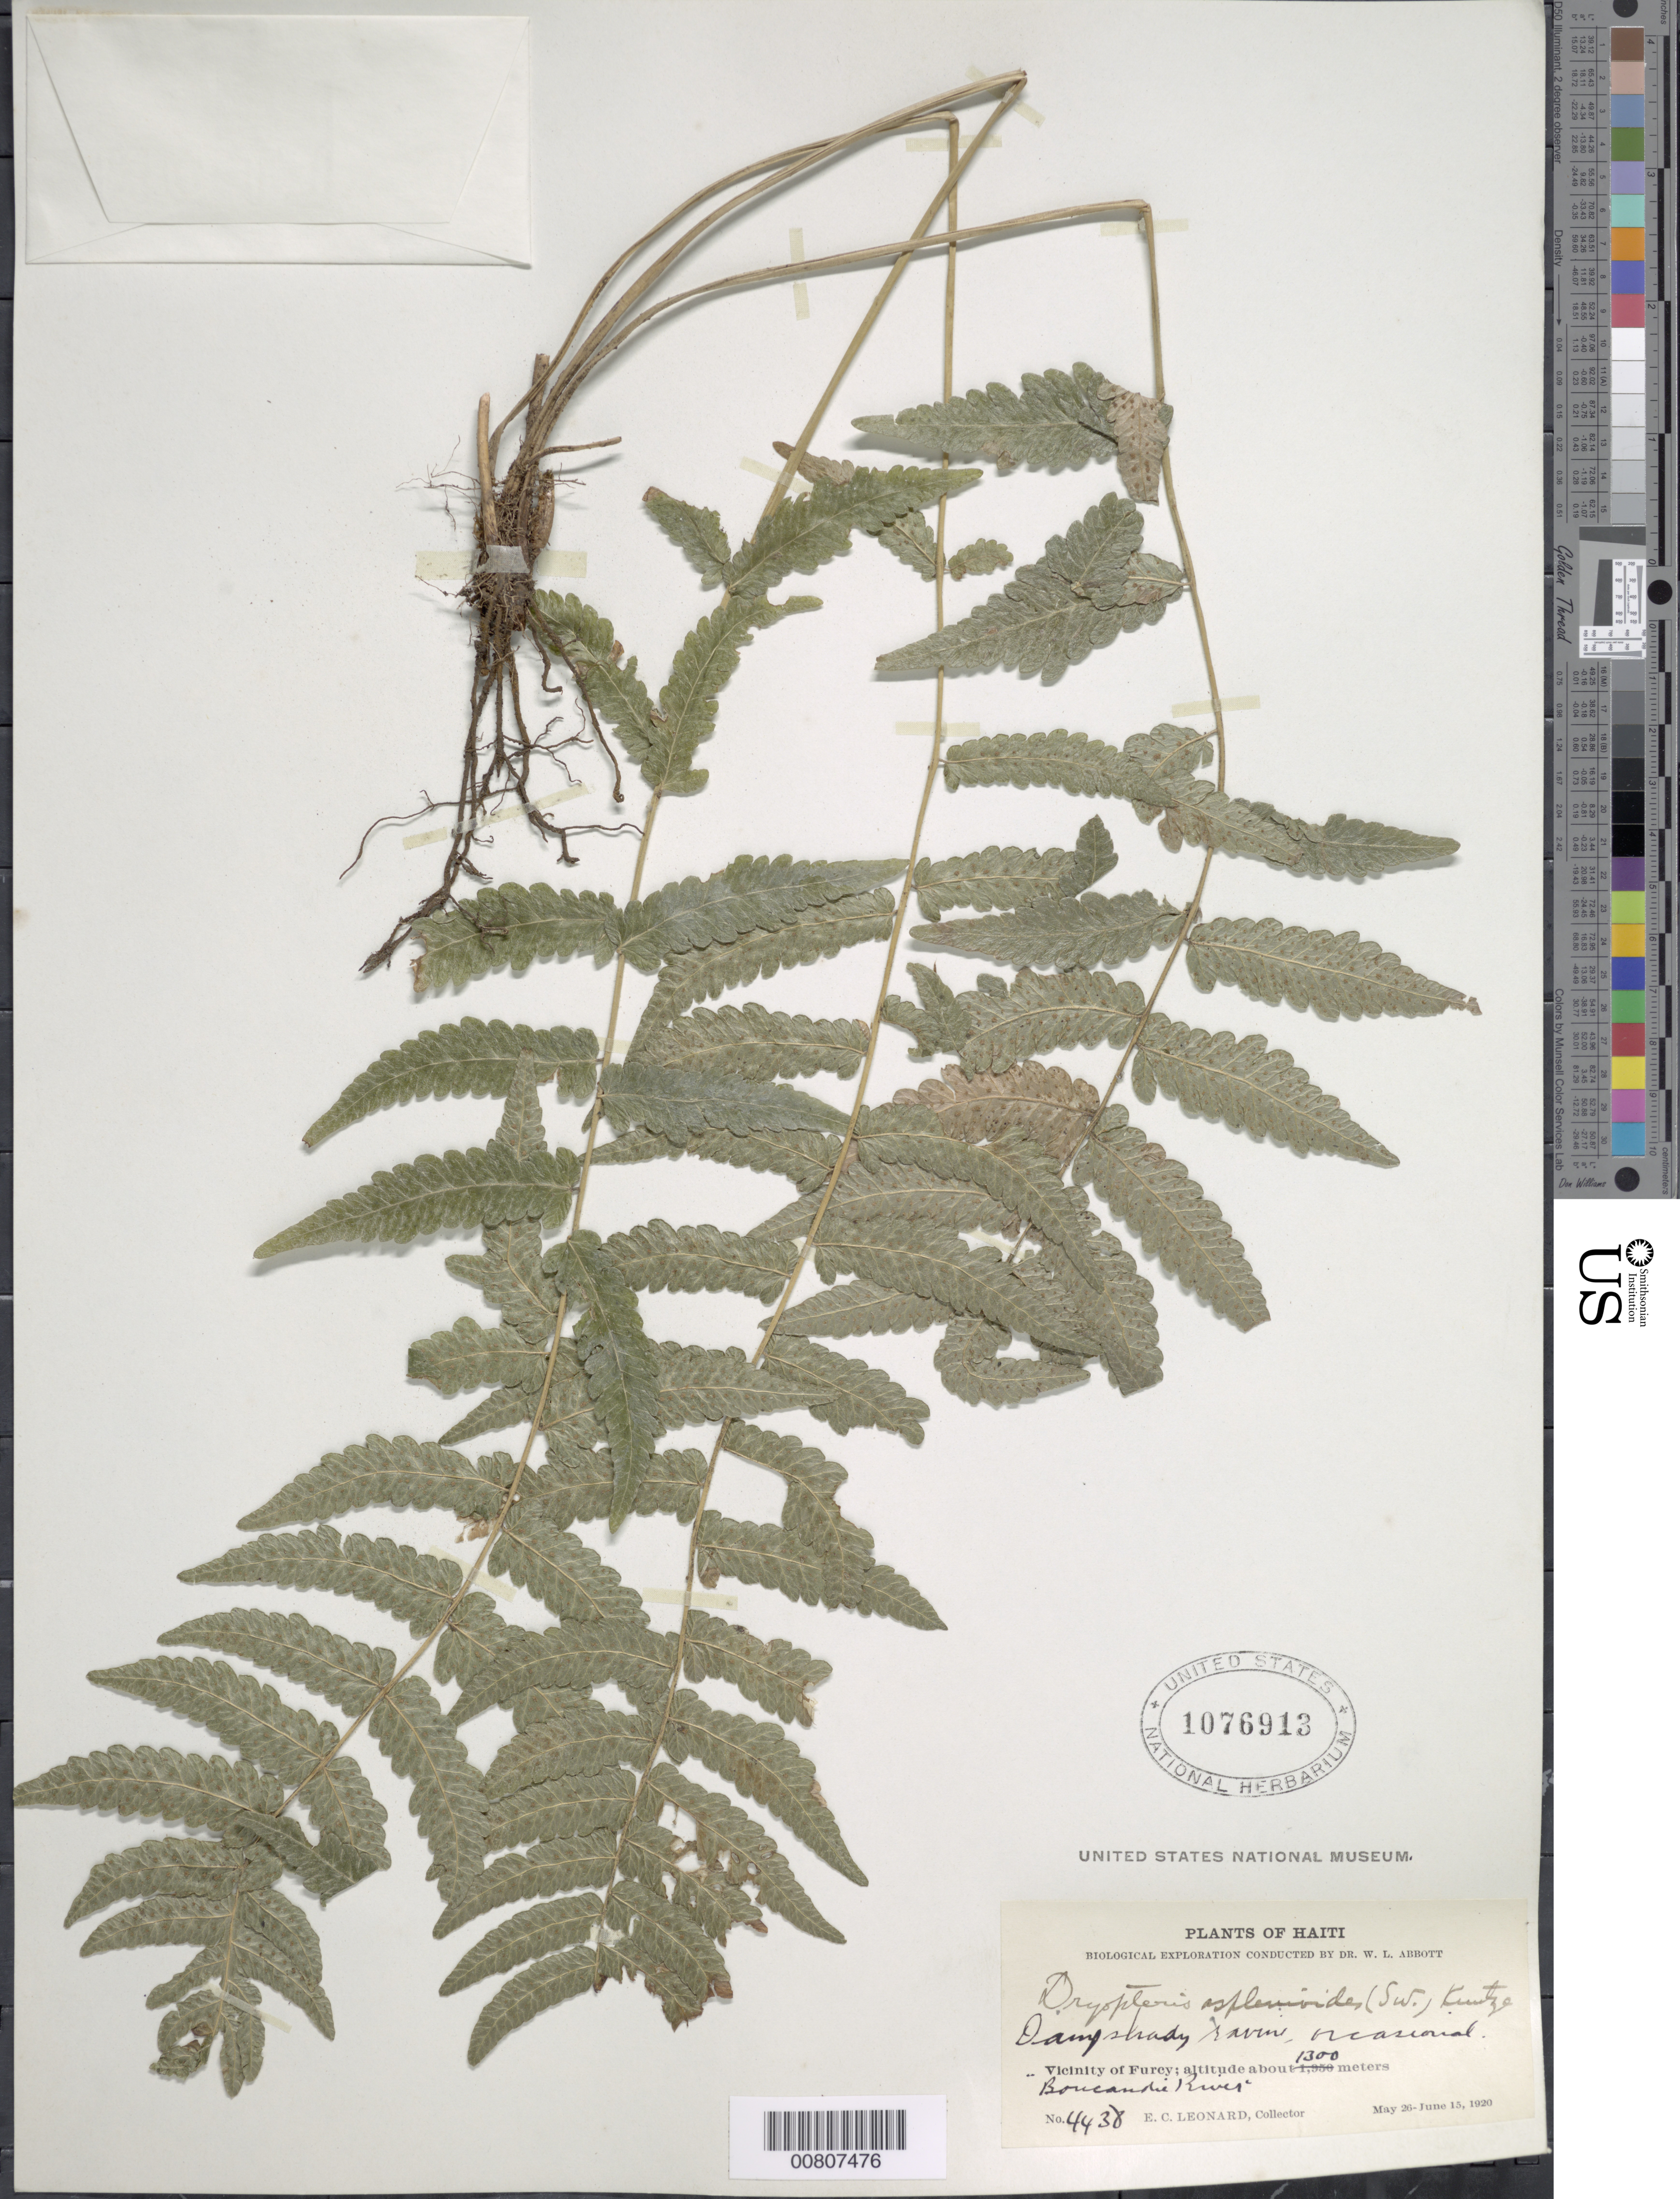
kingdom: Plantae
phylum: Tracheophyta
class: Polypodiopsida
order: Polypodiales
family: Thelypteridaceae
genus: Goniopteris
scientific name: Goniopteris retroflexa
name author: (L.) Pic. Serm.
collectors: E. C. Leonard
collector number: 4438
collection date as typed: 26 May 1920 to 15 Jun 1920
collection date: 1920-05-26/1920-06-15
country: Haiti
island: Hispaniola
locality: Furcy vicinity, Boucandie River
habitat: Damp shady ravine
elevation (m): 1300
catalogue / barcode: US 1076913